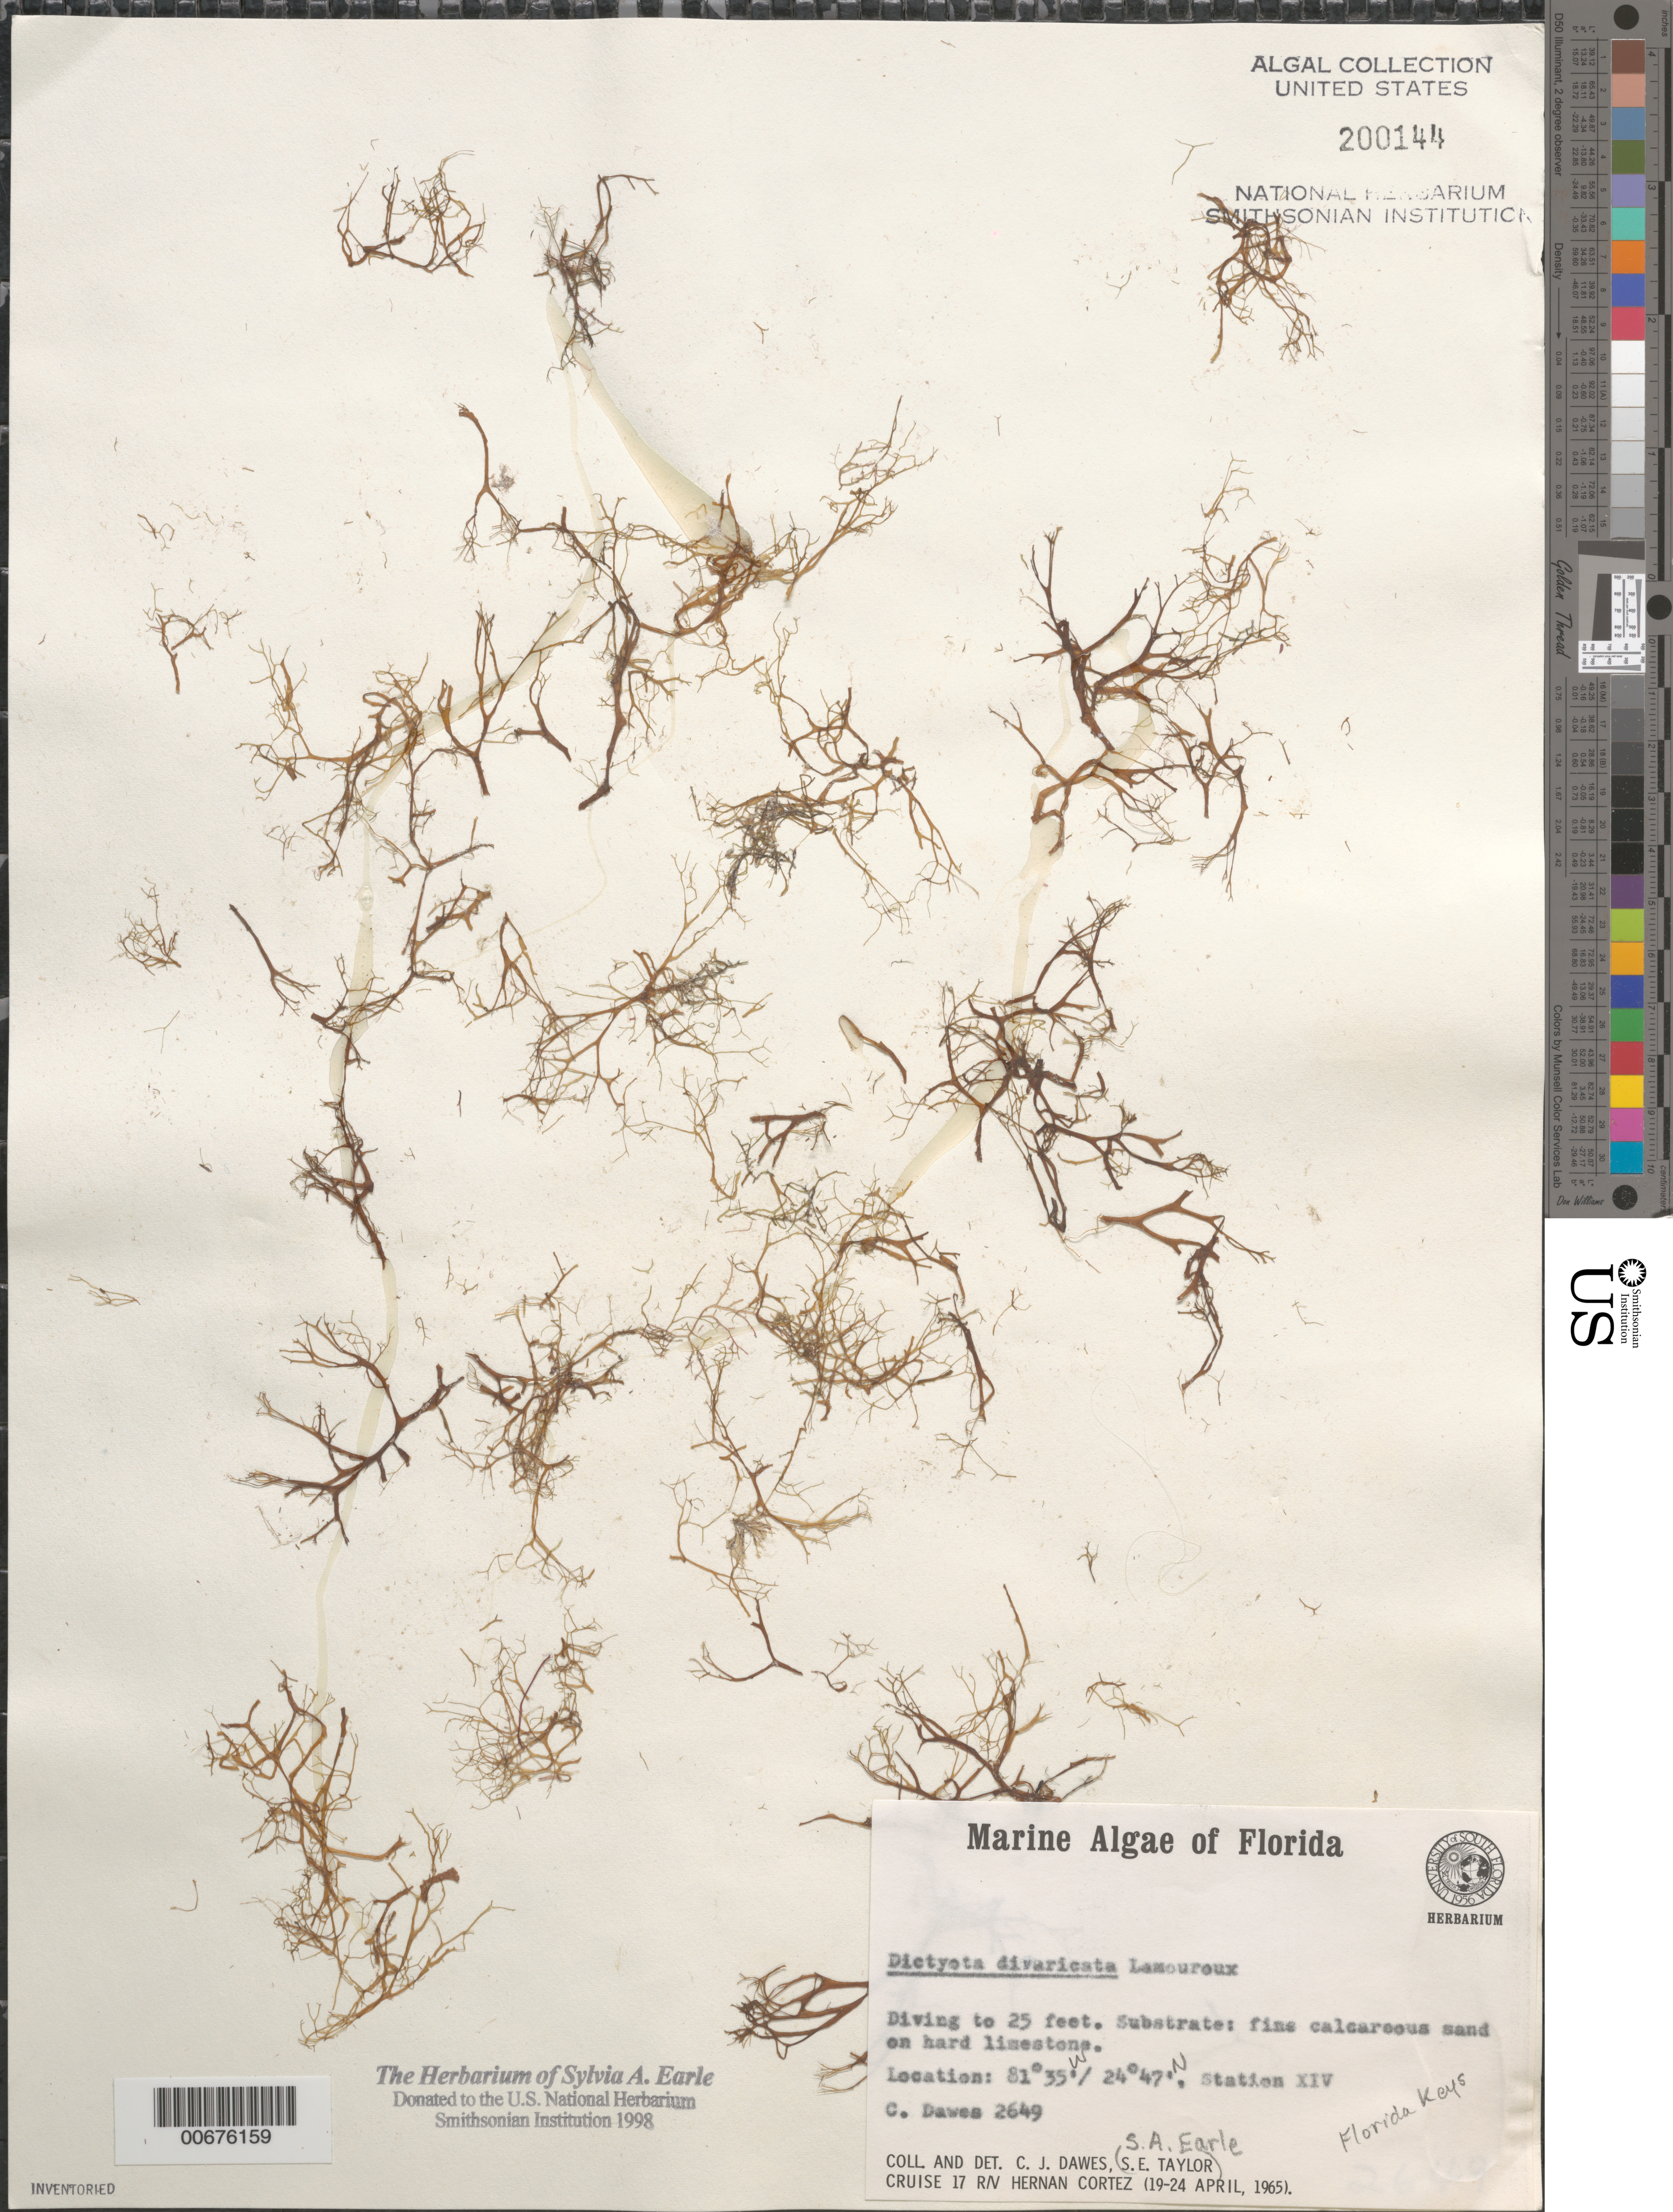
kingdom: Chromista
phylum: Ochrophyta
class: Phaeophyceae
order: Dictyotales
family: Dictyotaceae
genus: Dictyota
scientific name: Dictyota divaricata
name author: J.V.Lamouroux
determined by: Dawes, C. J.; Earle, S. A.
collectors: C. Dawes & S. A. Earle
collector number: Cjd 2649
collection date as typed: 19 Apr 1965 to 24 Apr 1965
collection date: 1965-04-19/1965-04-24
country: United States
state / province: Florida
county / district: Monroe County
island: Florida Keys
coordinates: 24 47' N, 81 35' W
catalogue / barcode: US 200144